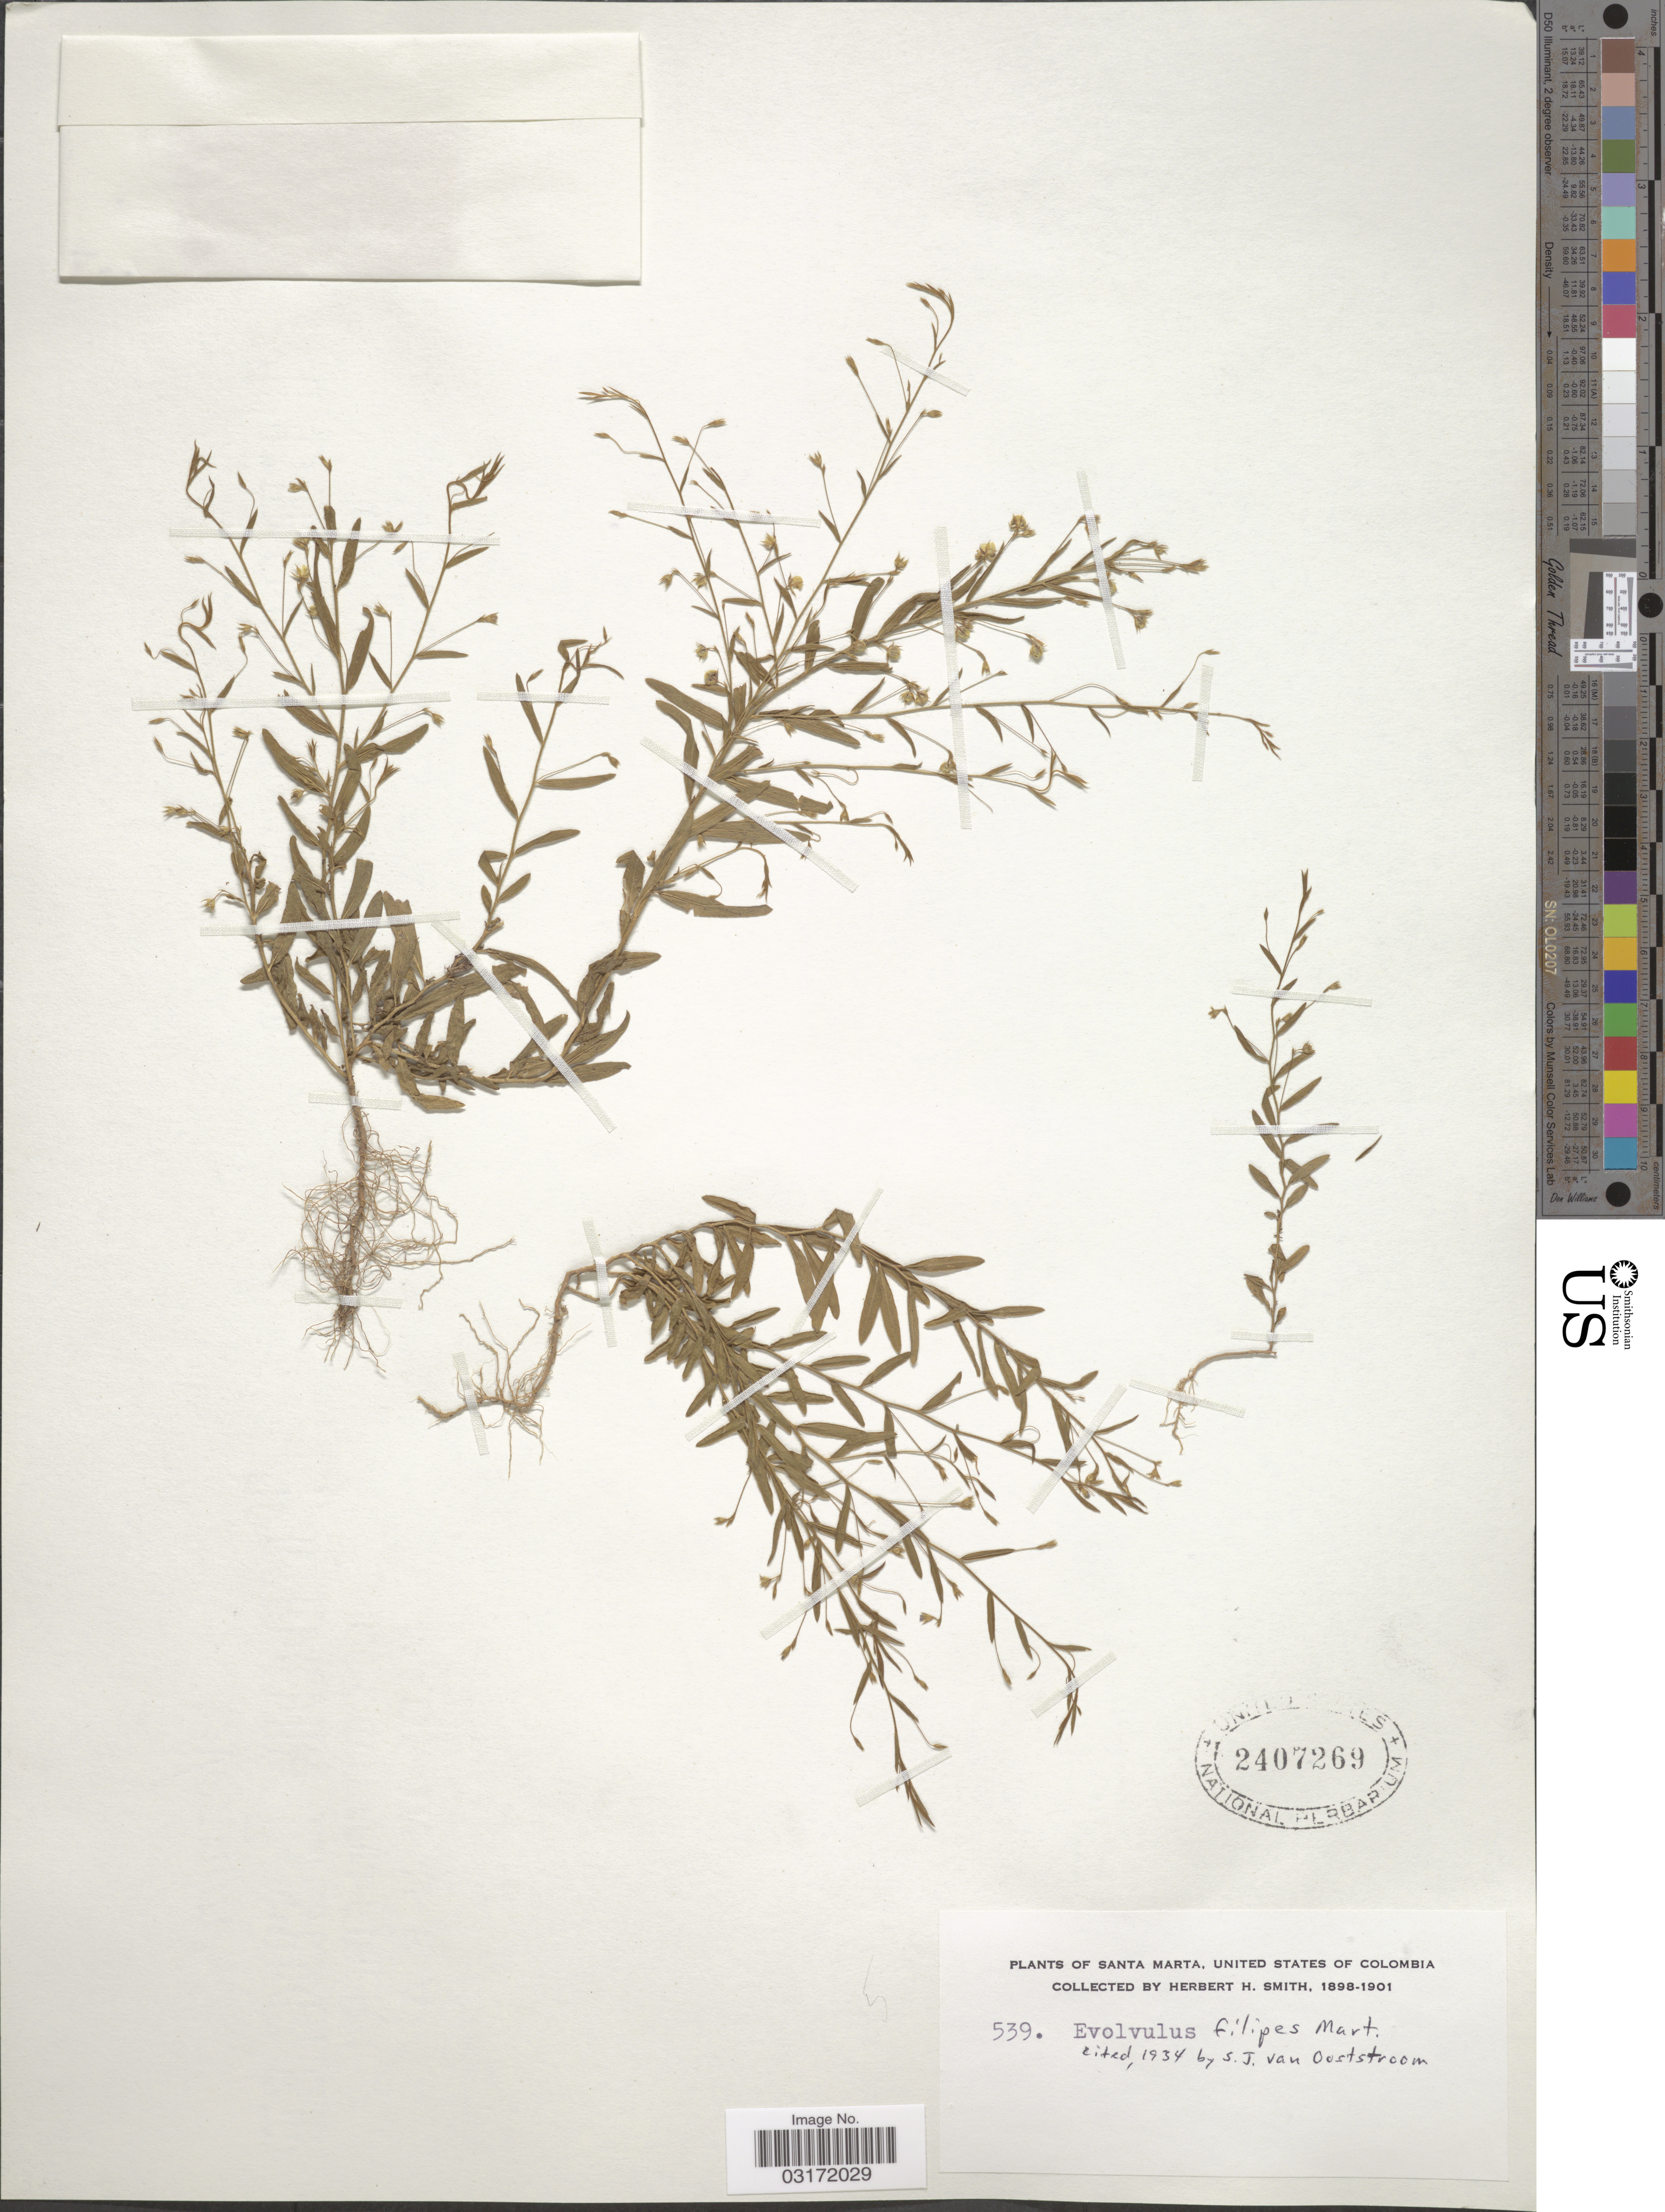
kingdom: Plantae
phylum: Tracheophyta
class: Magnoliopsida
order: Solanales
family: Convolvulaceae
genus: Evolvulus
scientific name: Evolvulus filipes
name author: Mart.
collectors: Herbert H. Smith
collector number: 539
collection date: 1898/1901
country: Colombia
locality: Santa Marta.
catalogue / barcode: US 2407269